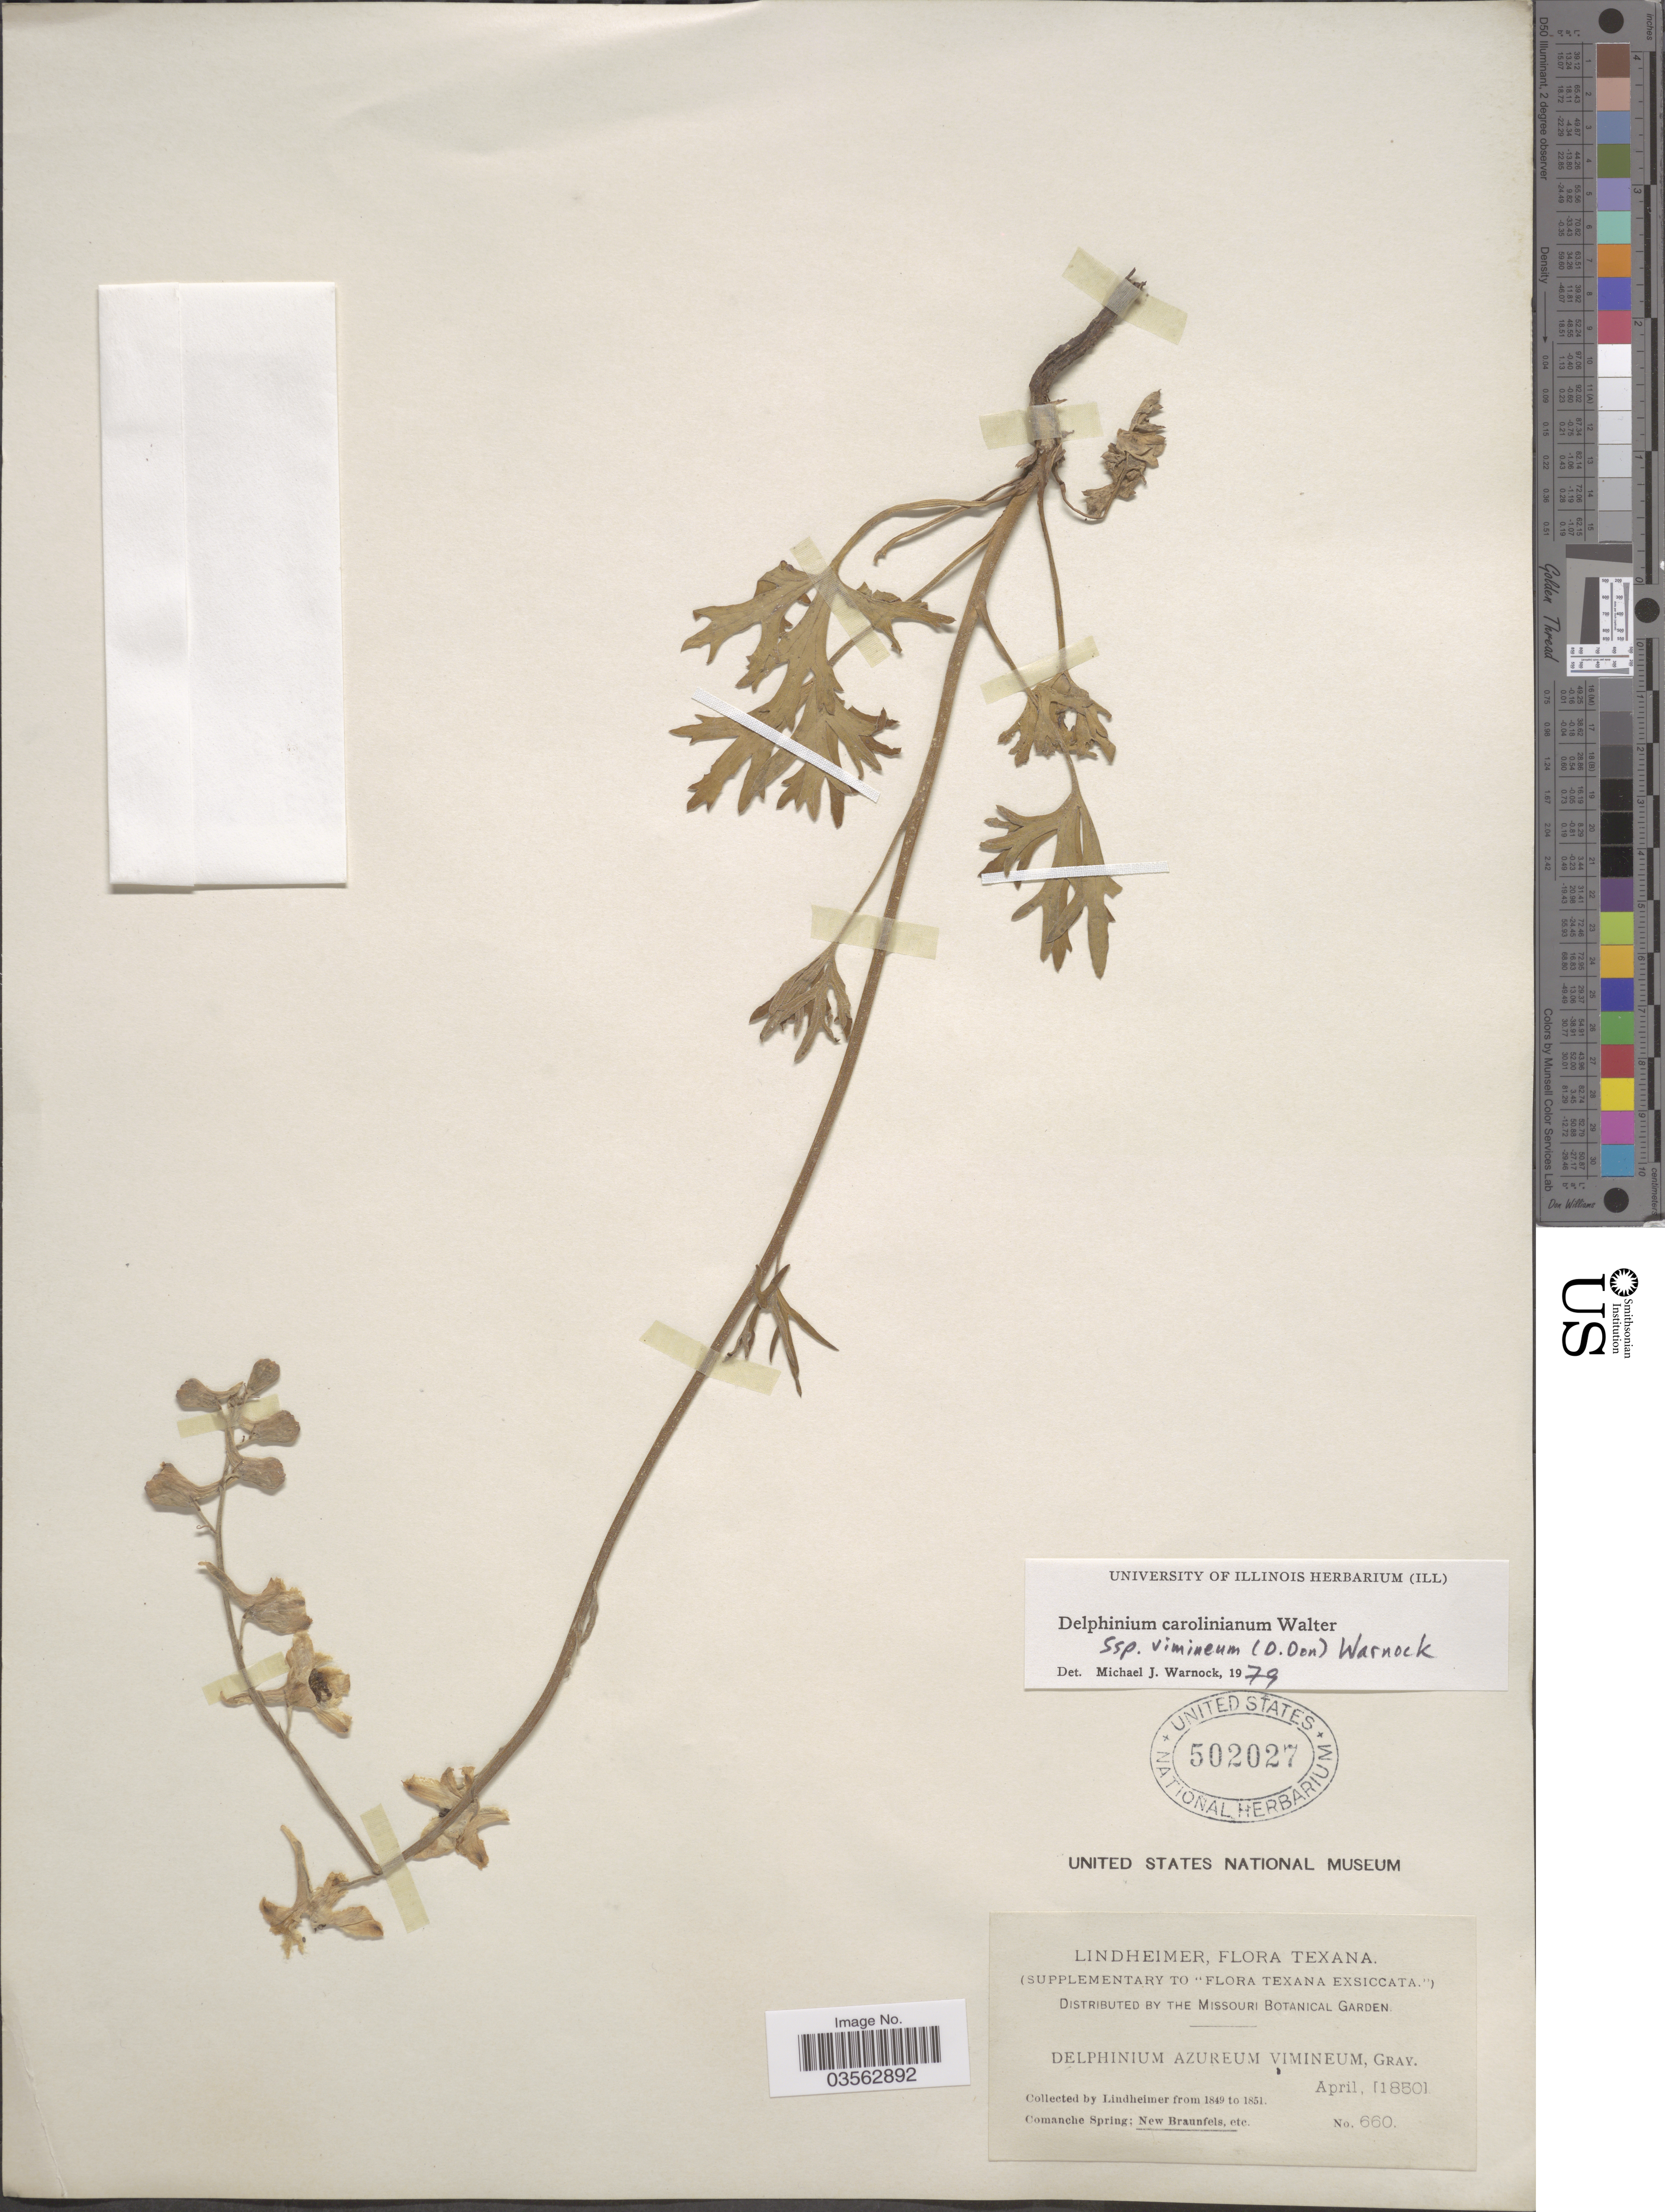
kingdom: Plantae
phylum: Tracheophyta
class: Magnoliopsida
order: Ranunculales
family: Ranunculaceae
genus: Delphinium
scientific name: Delphinium carolinianum subsp. vimineum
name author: Walter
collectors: -. Lindheimer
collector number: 660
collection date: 1850-04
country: United States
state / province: Texas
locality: Comanche Spring: New Braunfels, etc.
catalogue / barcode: US 502027